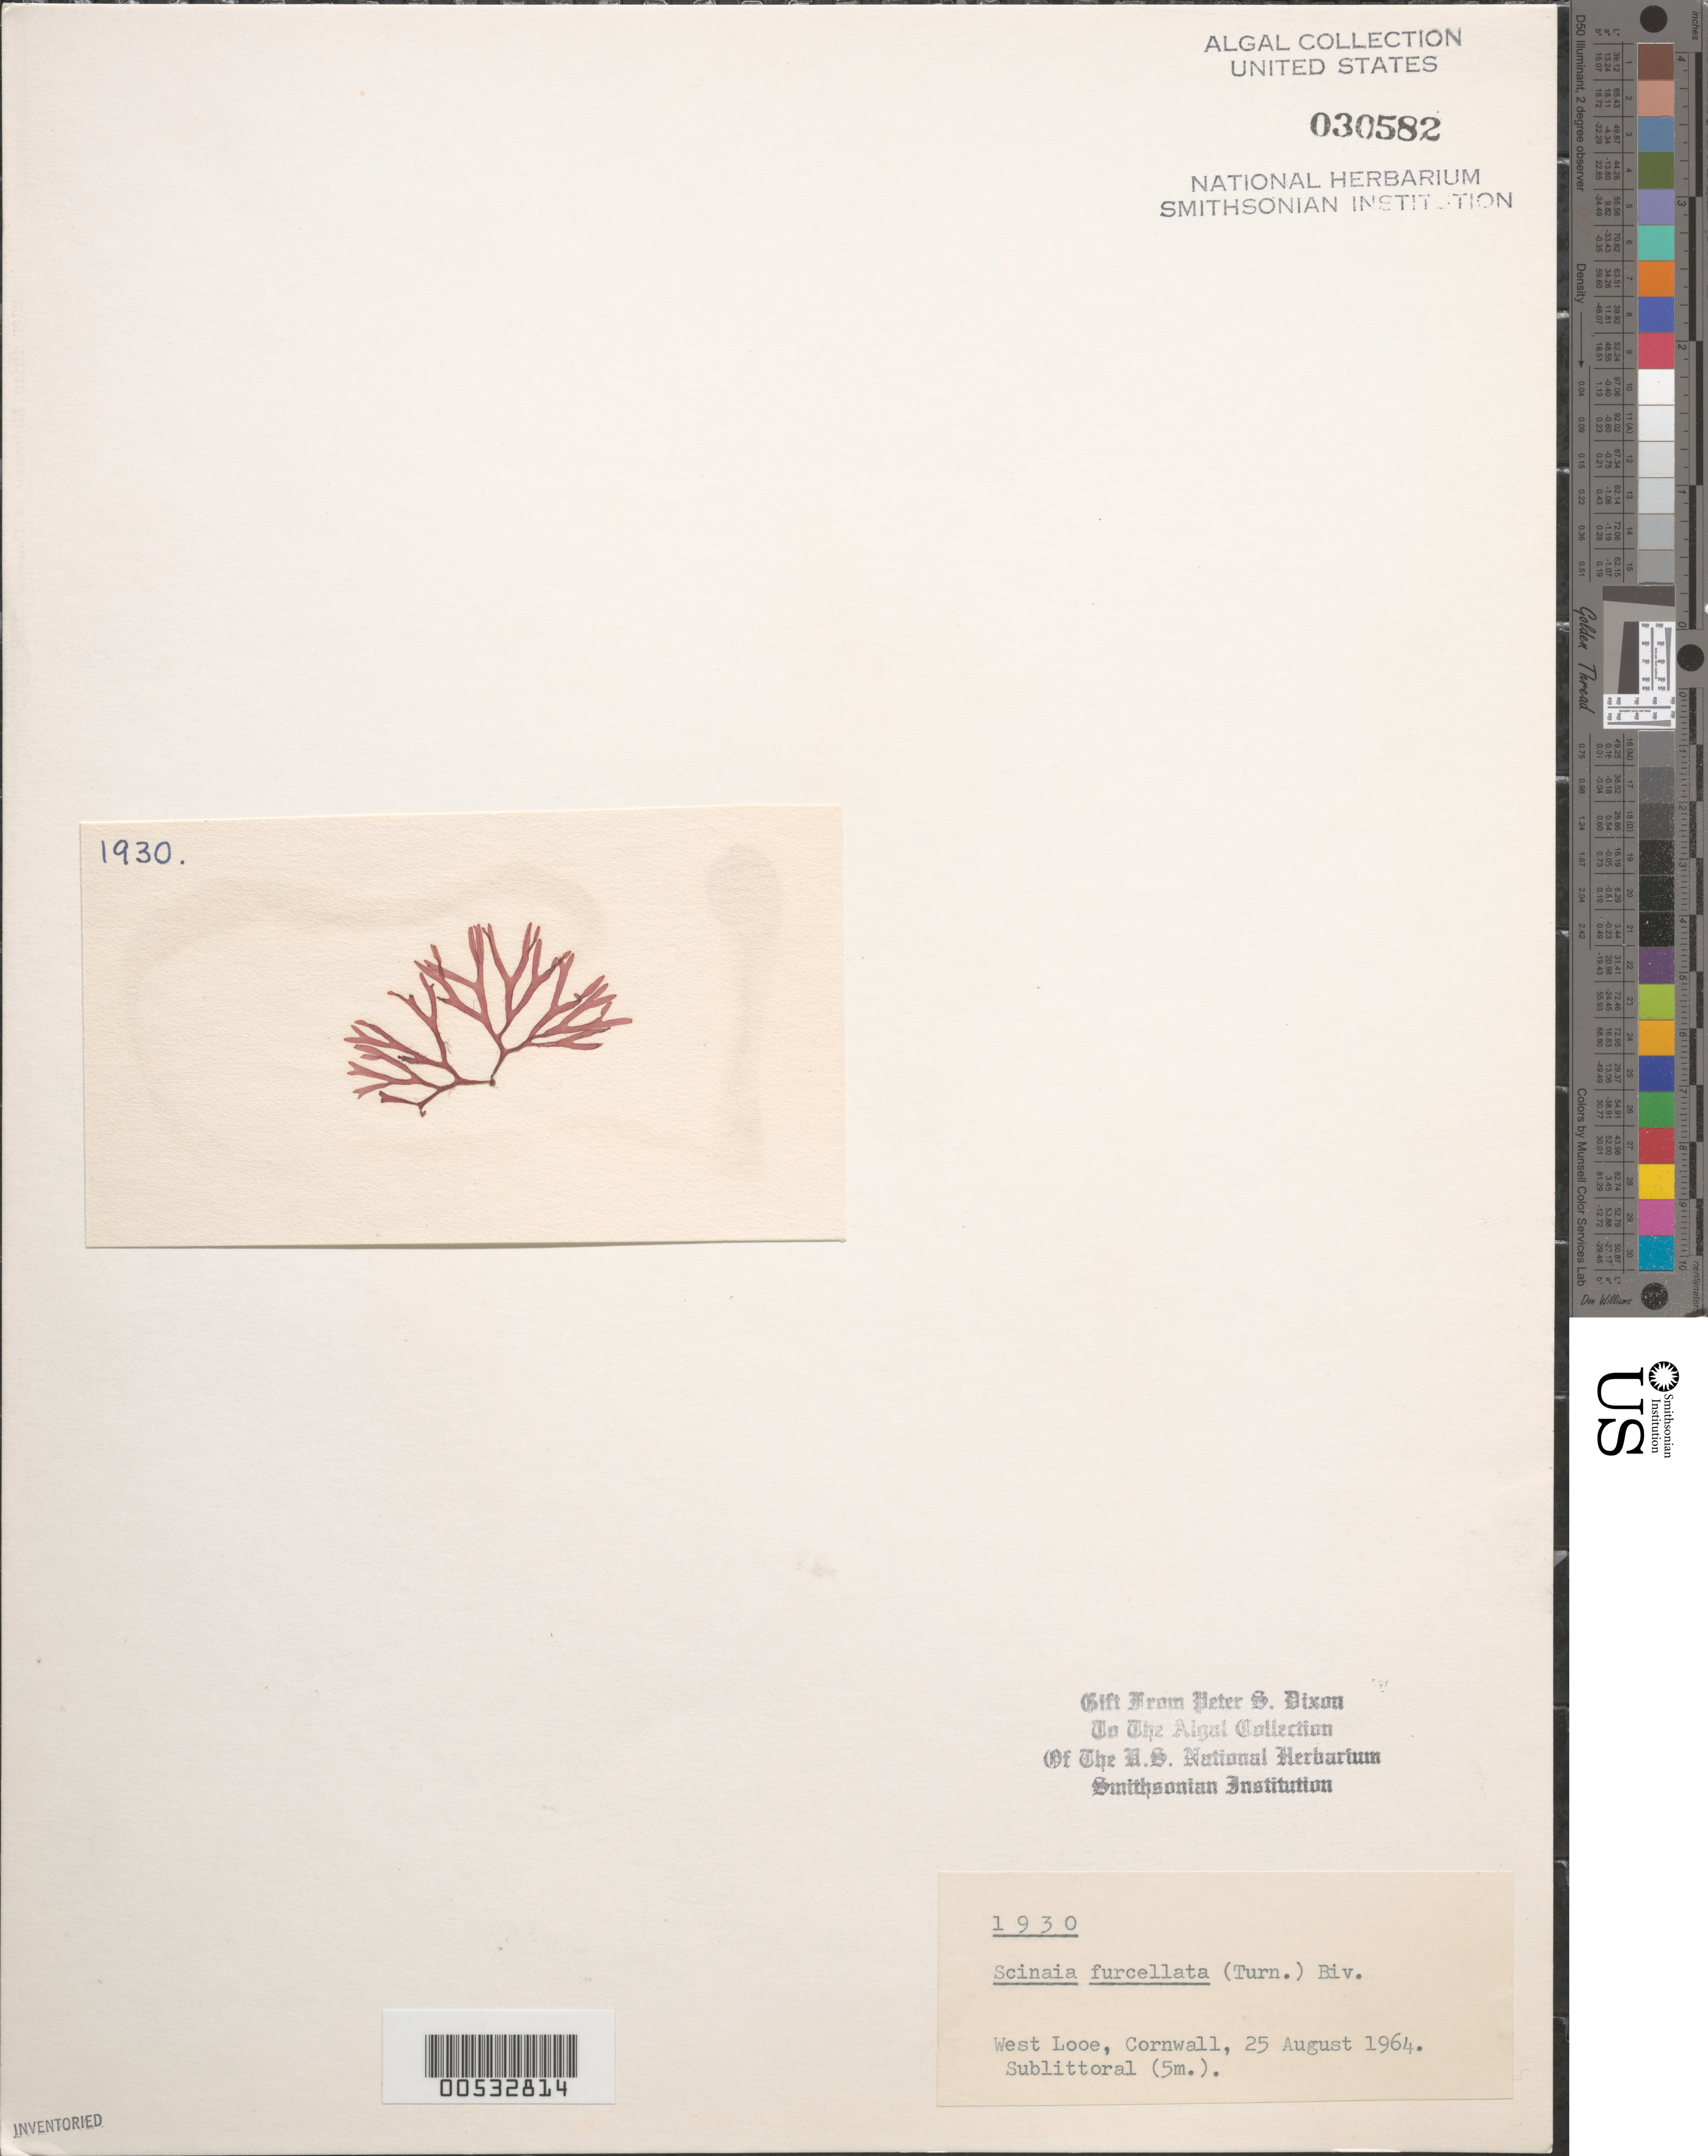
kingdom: Plantae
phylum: Rhodophyta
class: Florideophyceae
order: Nemaliales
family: Scinaiaceae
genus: Scinaia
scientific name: Scinaia furcellata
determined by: Dixon, P. S.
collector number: PSD 1930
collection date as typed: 25 Aug 1964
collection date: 1964-08-25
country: United Kingdom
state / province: England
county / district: Cornwall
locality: West Looe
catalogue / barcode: US 30582